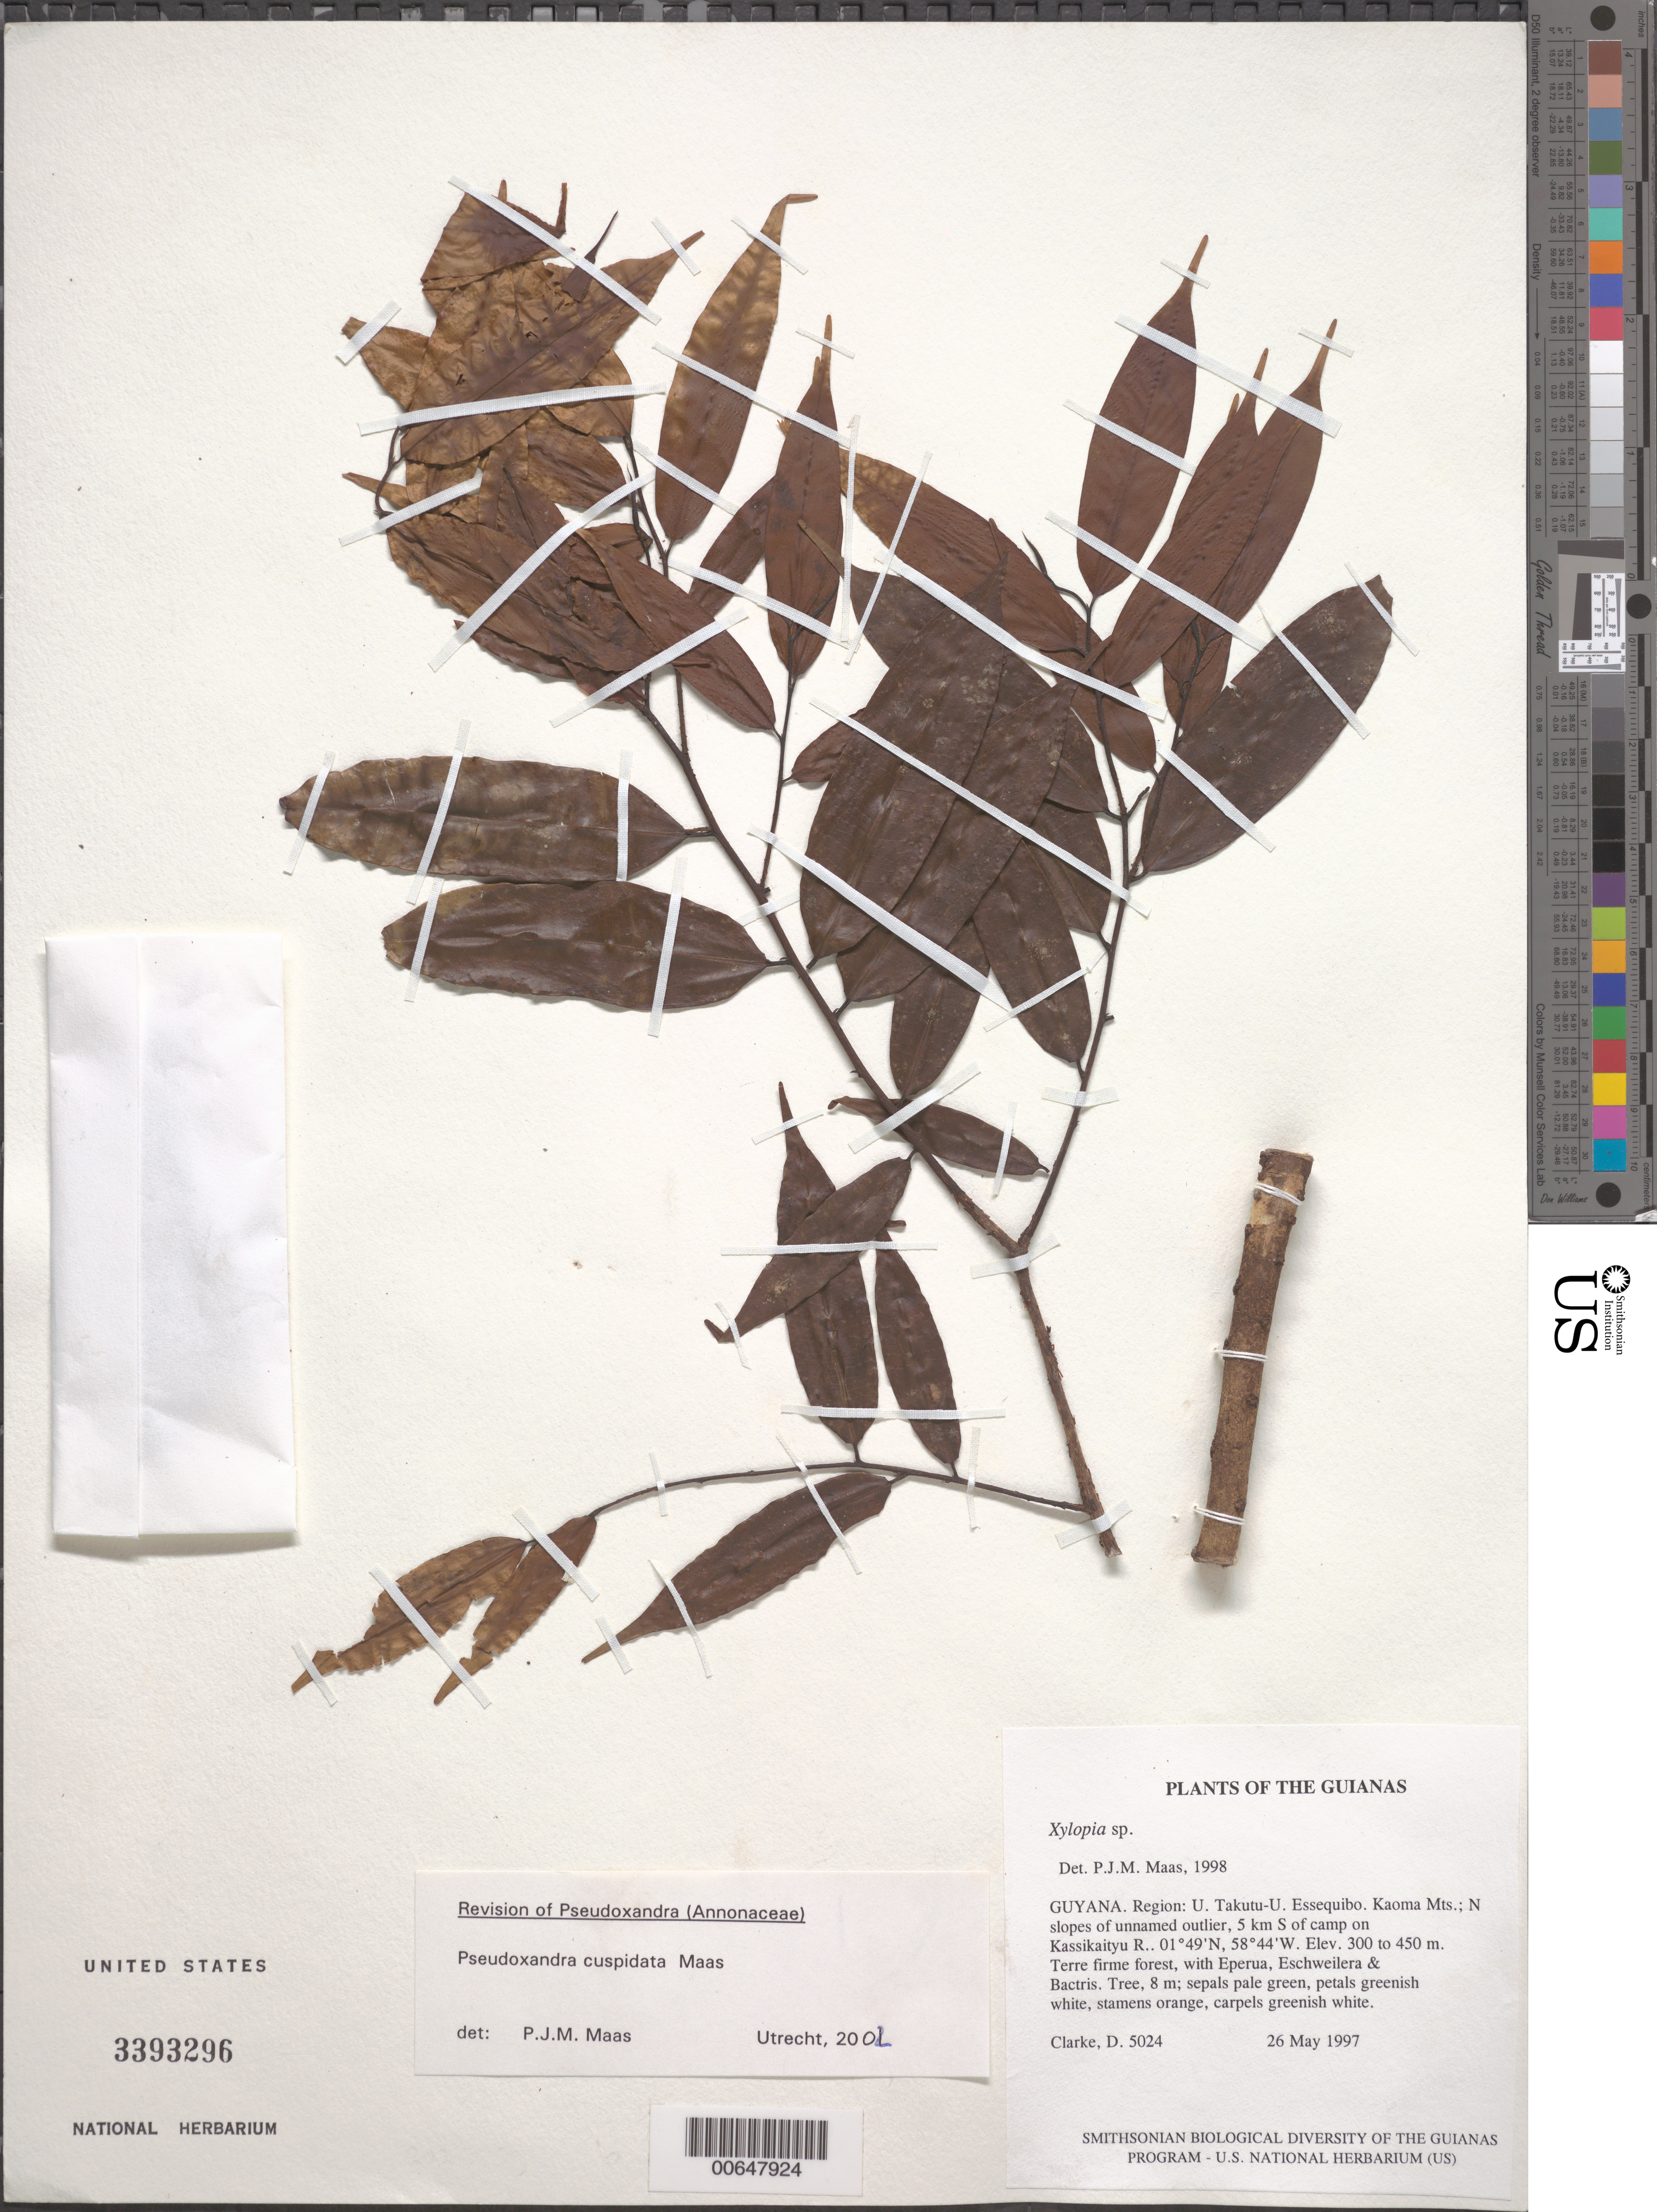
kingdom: Plantae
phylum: Tracheophyta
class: Magnoliopsida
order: Magnoliales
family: Annonaceae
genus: Pseudoxandra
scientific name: Pseudoxandra cuspidata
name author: Maas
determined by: Maas, Paul J. M.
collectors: H. D. Clarke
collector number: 5024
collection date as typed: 26 May 1997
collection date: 1997-05-26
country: Guyana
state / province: U. Takutu-U. Essequibo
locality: Kassikaityu R., 1 km S of camp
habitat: Terre firme forest, with Eperua, Eschweilera & Bactris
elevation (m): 240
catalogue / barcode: US 3393296